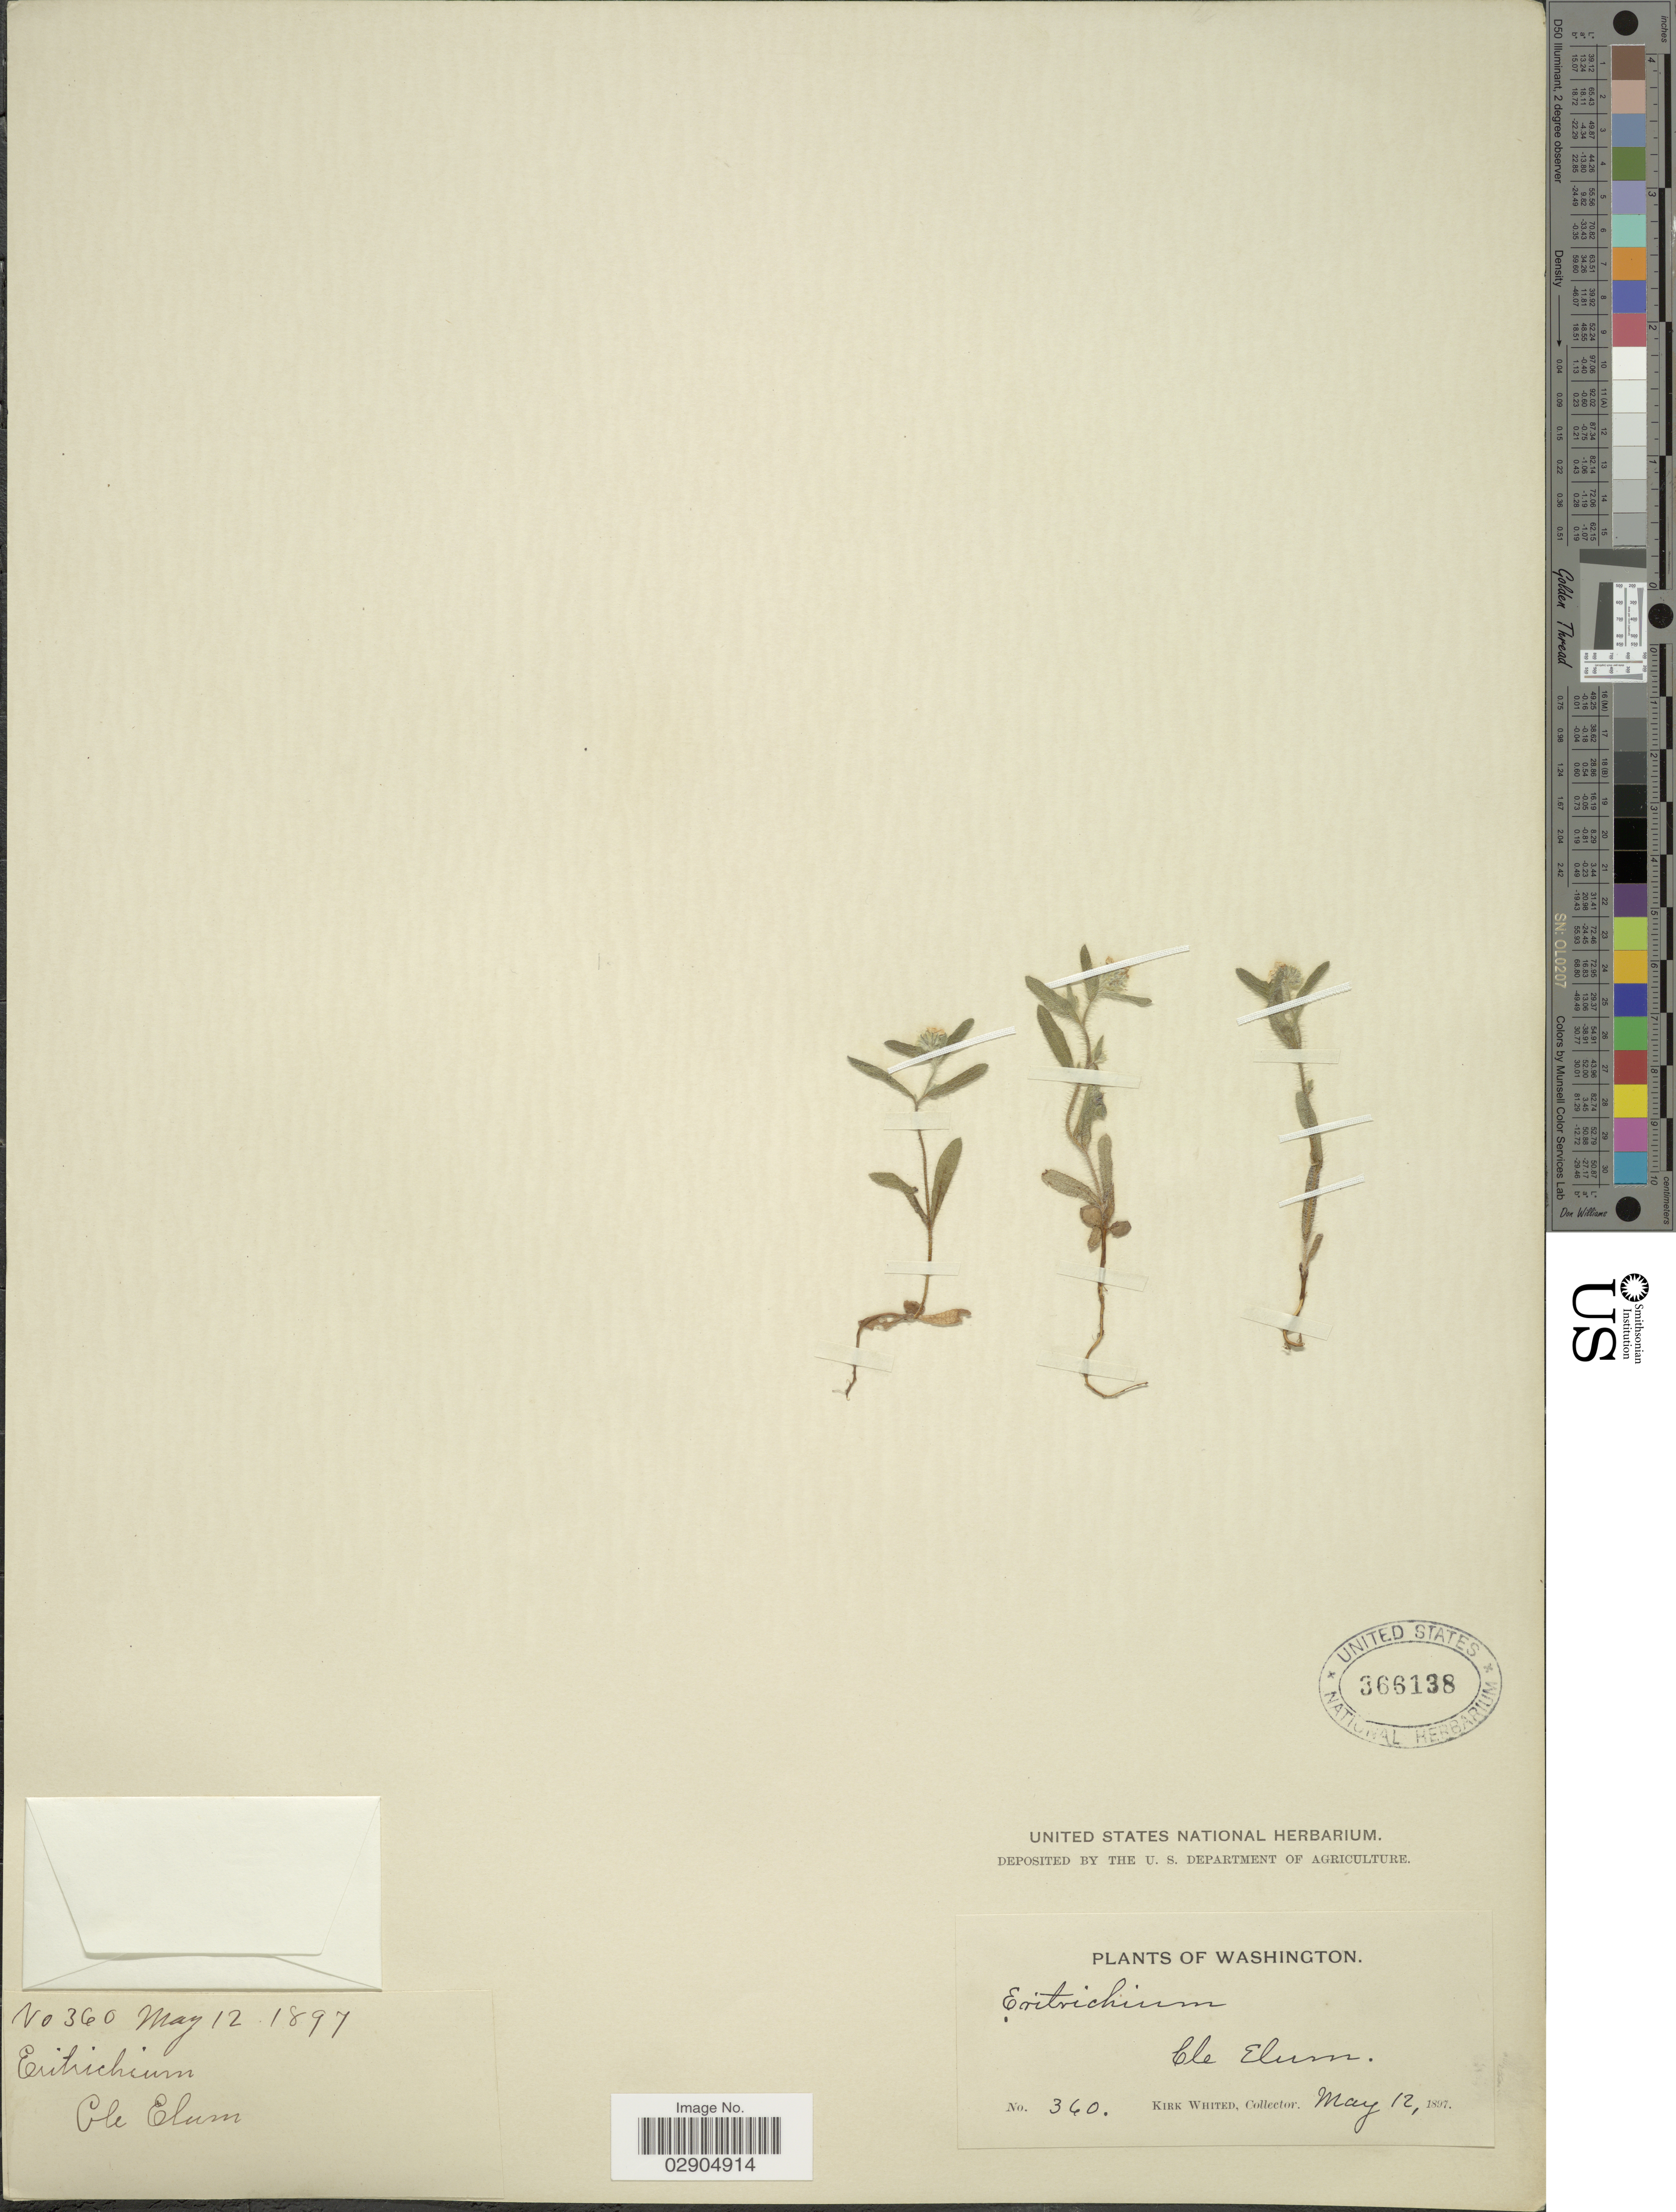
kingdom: Plantae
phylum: Tracheophyta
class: Magnoliopsida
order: Boraginales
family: Boraginaceae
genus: Eritrichium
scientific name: Eritrichium sp.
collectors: K. Whited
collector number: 360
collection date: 1897-05-12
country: United States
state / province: Washington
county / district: Kittitas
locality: Cle Elum.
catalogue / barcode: US 366138